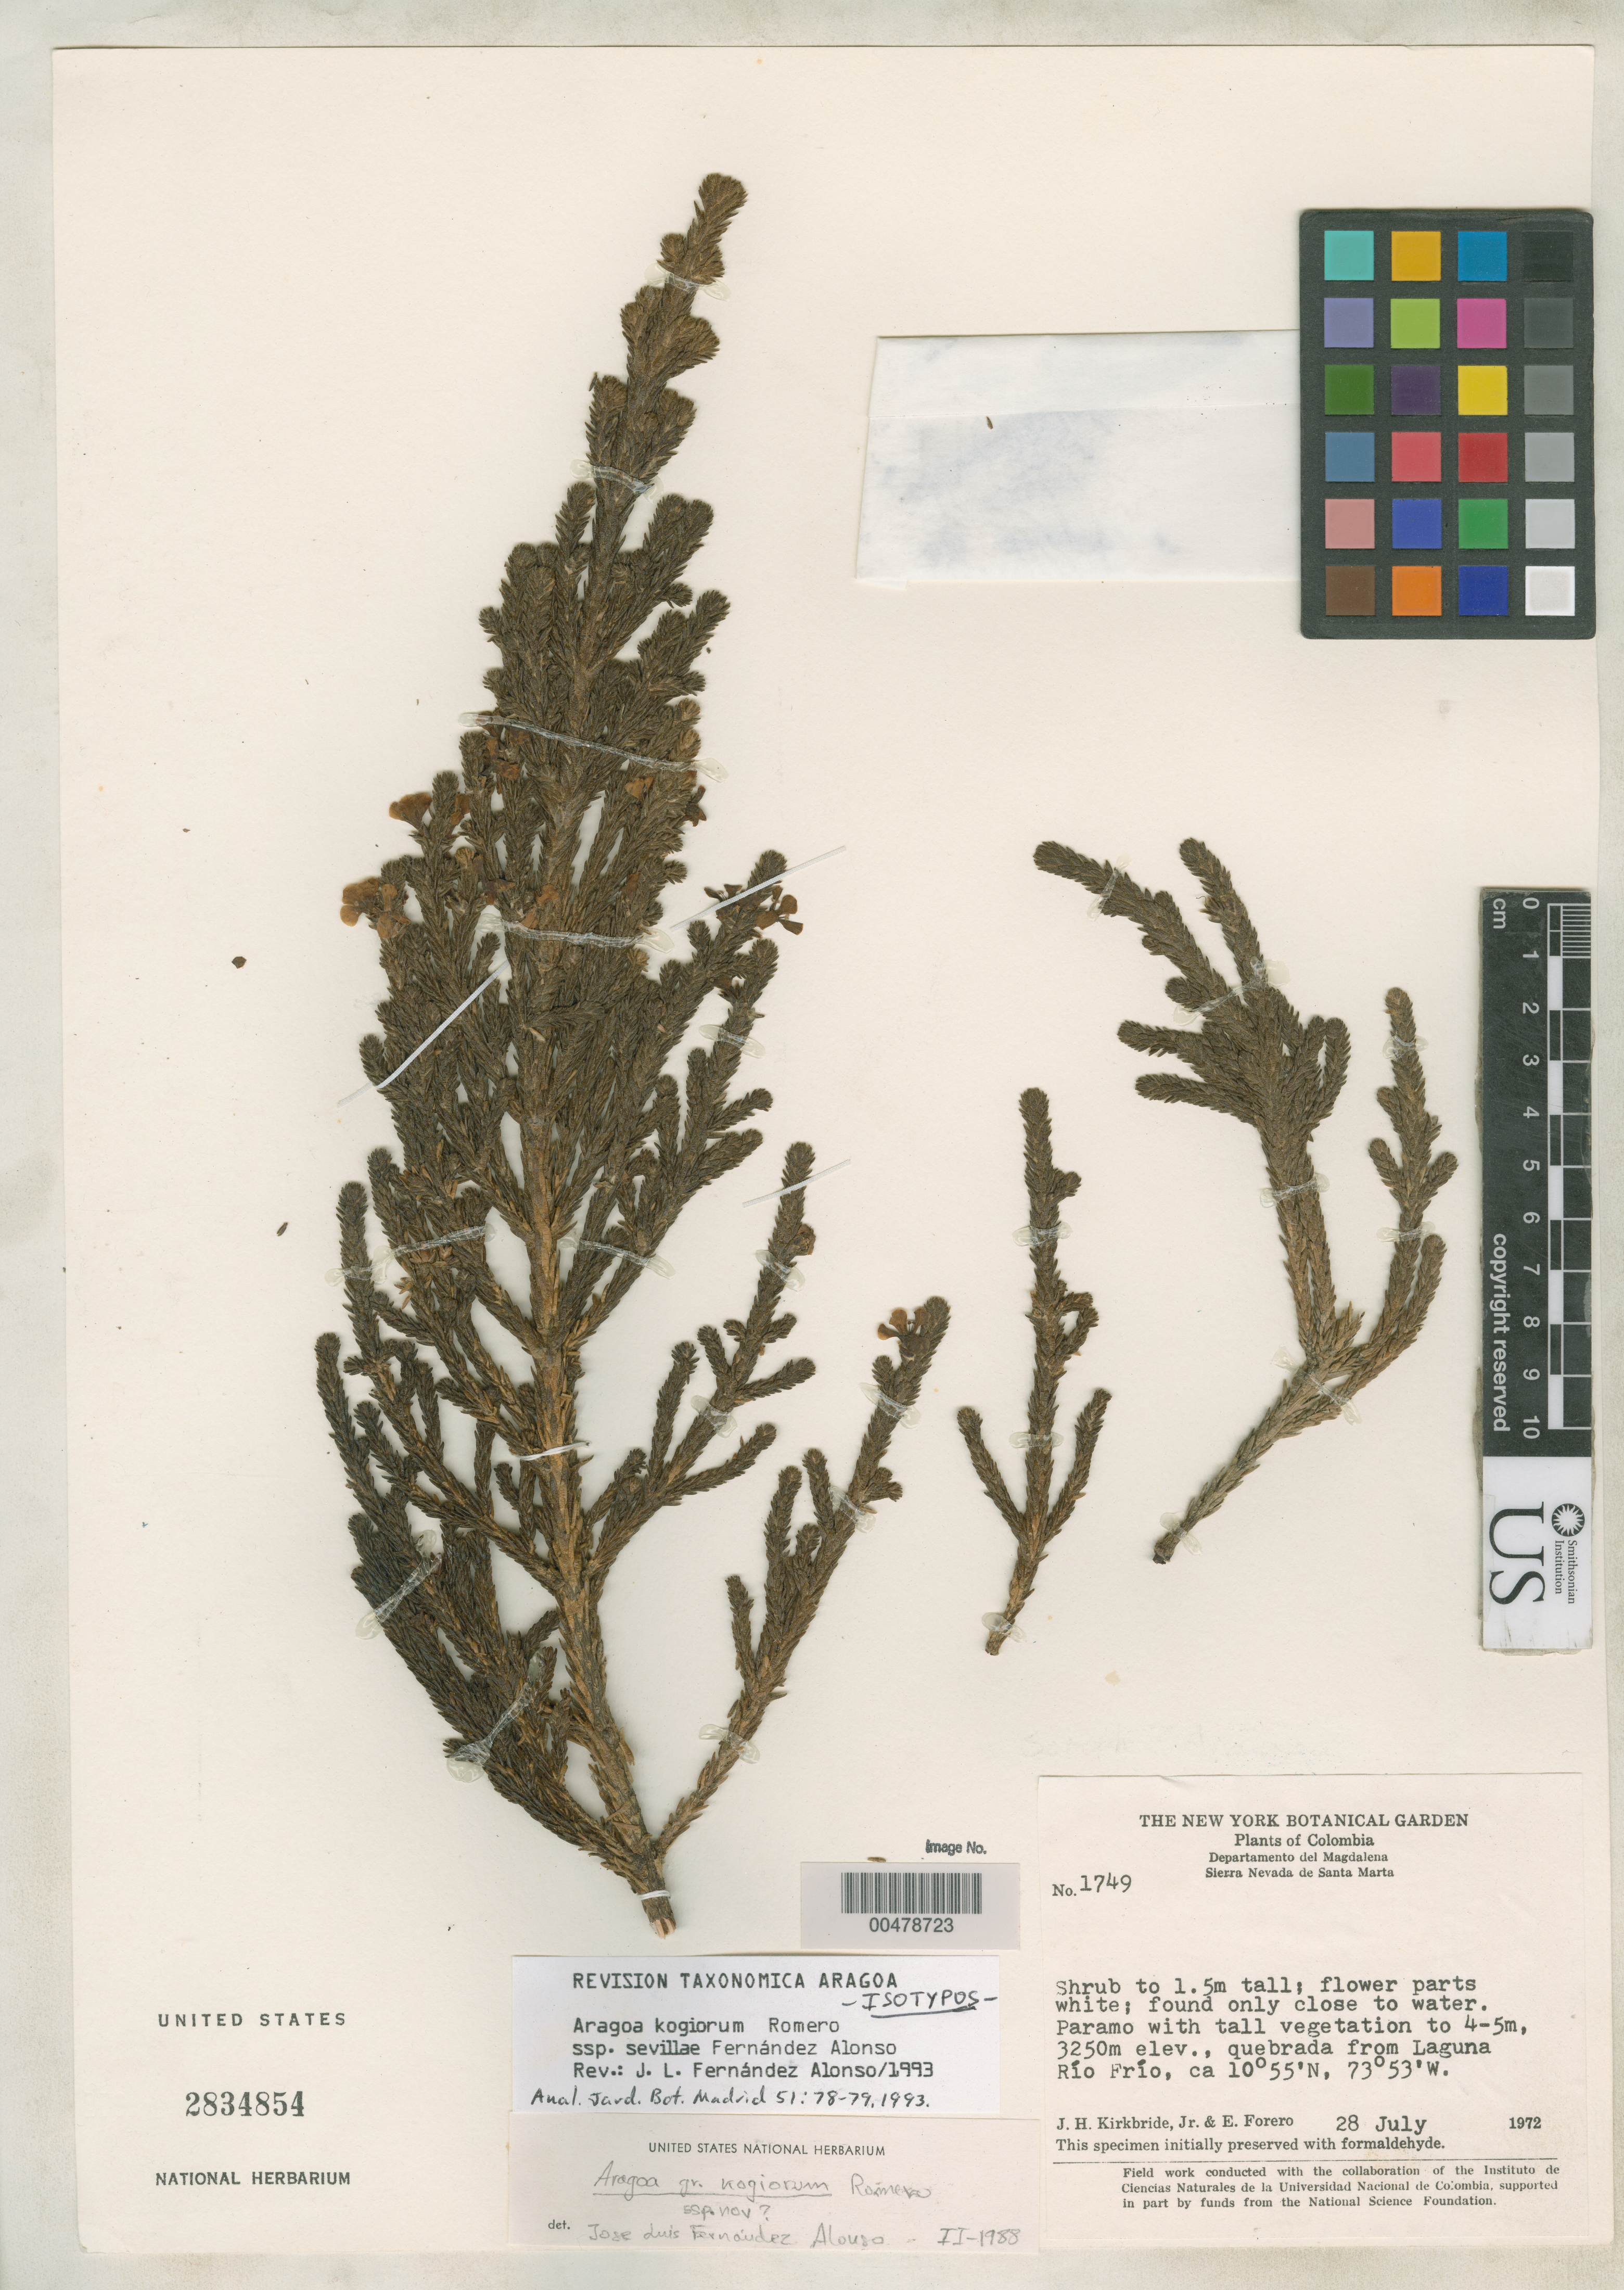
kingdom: Plantae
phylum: Tracheophyta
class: Magnoliopsida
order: Lamiales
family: Plantaginaceae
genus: Aragoa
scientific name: Aragoa kogiorum subsp. sevillae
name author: Fern. Alonso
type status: Isotype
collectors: J. H. Kirkbride & E. Forero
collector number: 1749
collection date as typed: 28 Jul 1972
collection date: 1972-07-28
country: Colombia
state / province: Magdalena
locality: Sierra Nevada de Santa Marta, Quebrada from Laguna Rio Frio.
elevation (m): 991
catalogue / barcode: US 2834854